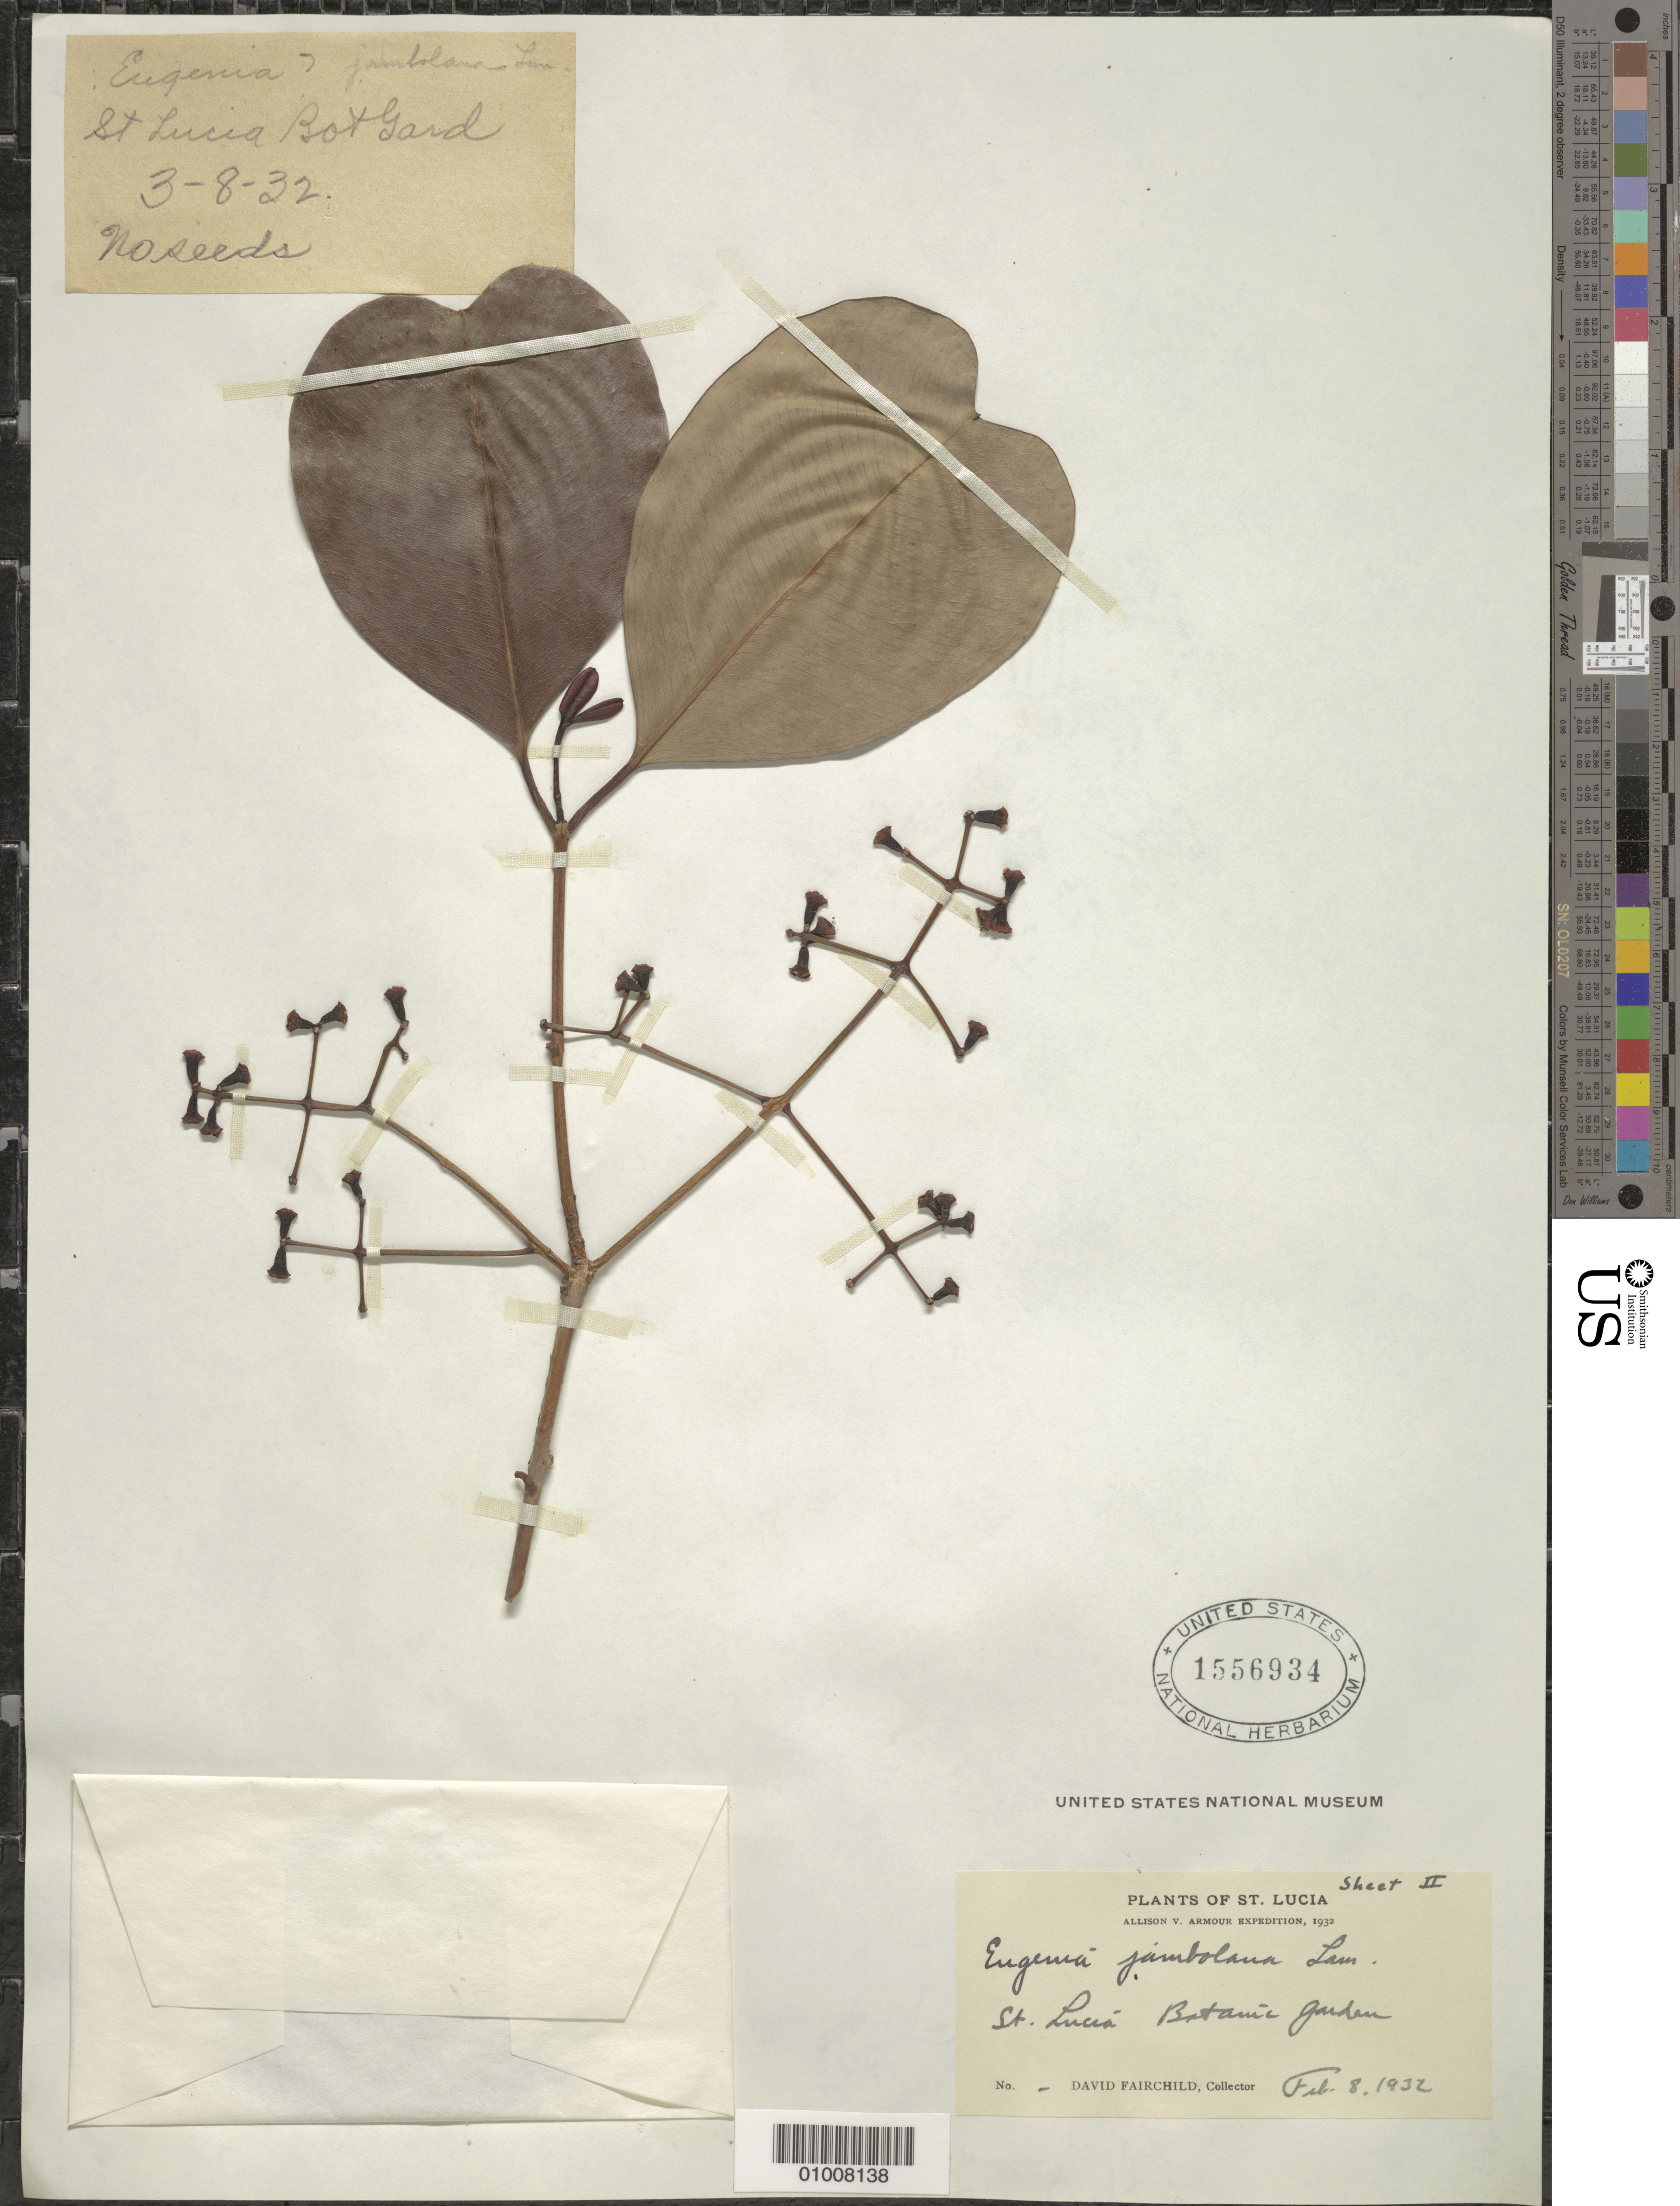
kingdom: Plantae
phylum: Tracheophyta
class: Magnoliopsida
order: Myrtales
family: Myrtaceae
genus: Syzygium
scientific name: Syzygium cumini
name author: (L.) Skeels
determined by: Strong, Mark T., (BOT), Smithsonian Institution - National Museum of Natural History (UNITED STATES)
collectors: D. Fairchild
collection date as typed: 08 Feb 1932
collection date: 1932-02-08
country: St. Lucia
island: St. Lucia I.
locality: St. Lucia Botanic Garden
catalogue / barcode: US 1556934